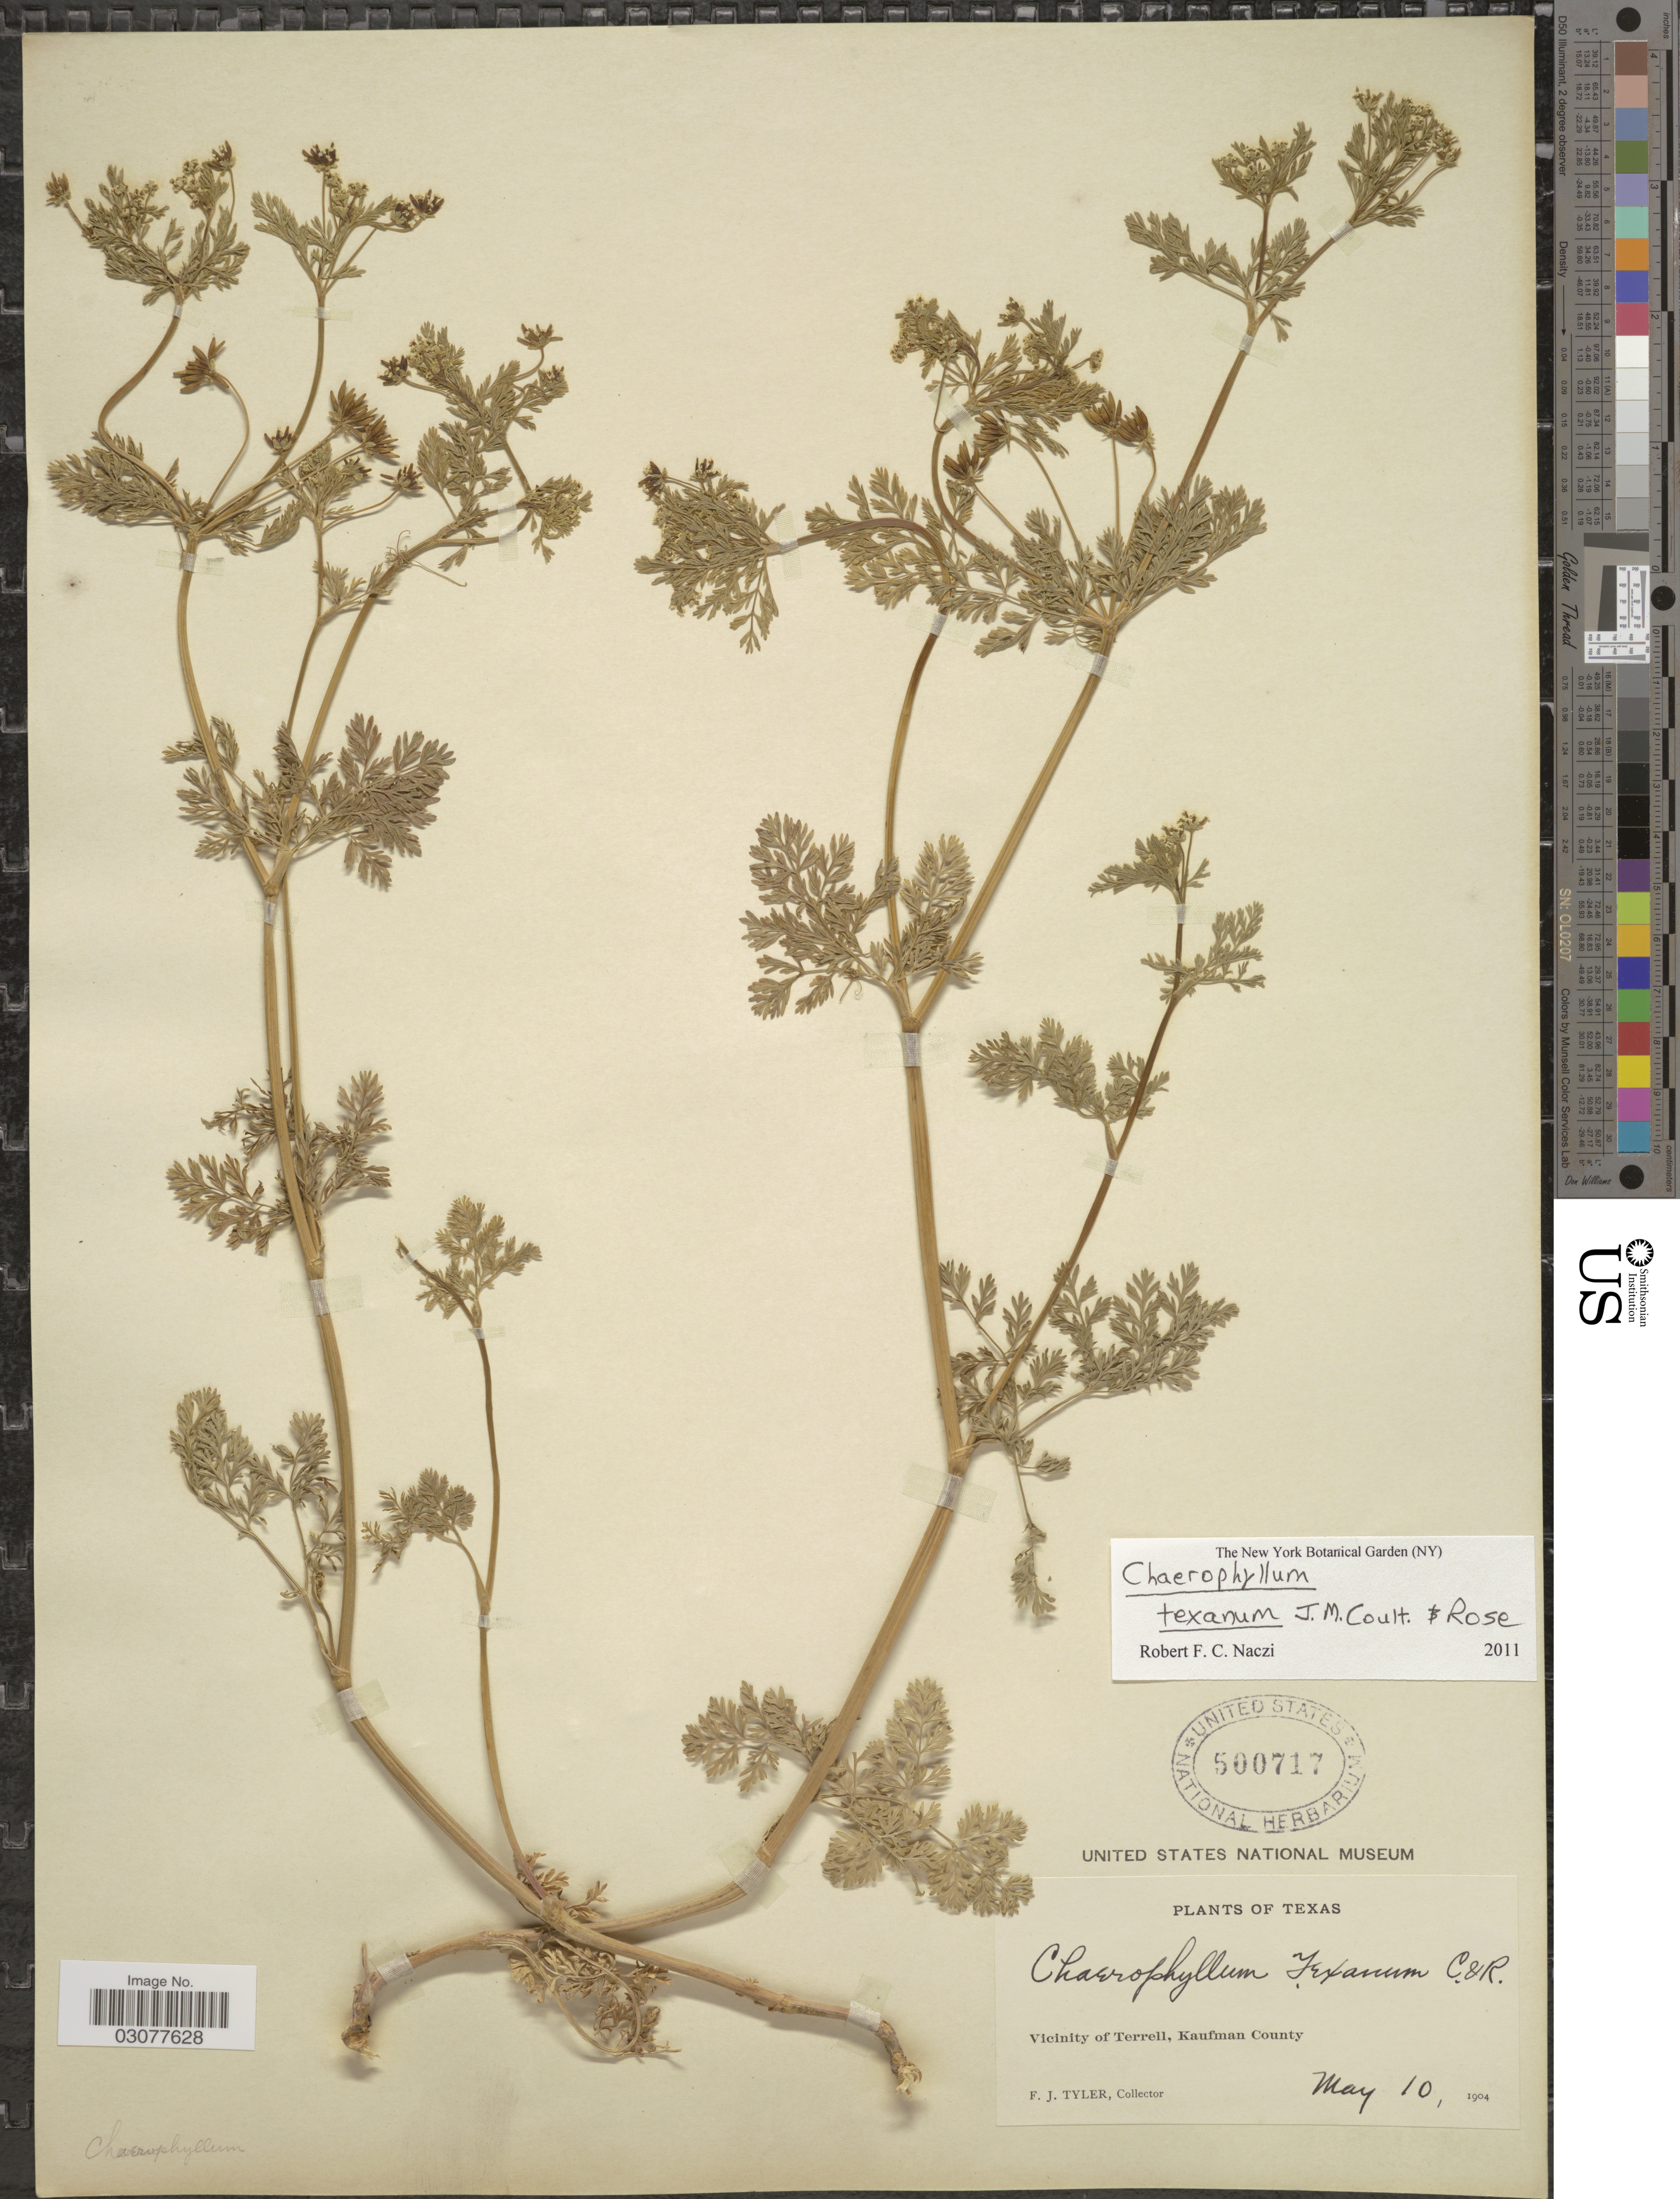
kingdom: Plantae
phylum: Tracheophyta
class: Magnoliopsida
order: Apiales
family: Apiaceae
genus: Chaerophyllum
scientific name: Chaerophyllum texanum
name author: J.M. Coult. & Rose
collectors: F. Tyler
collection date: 1904-05-10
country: United States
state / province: Texas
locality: Vicinity of Terrell, Kaufman County.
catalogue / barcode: US 500717